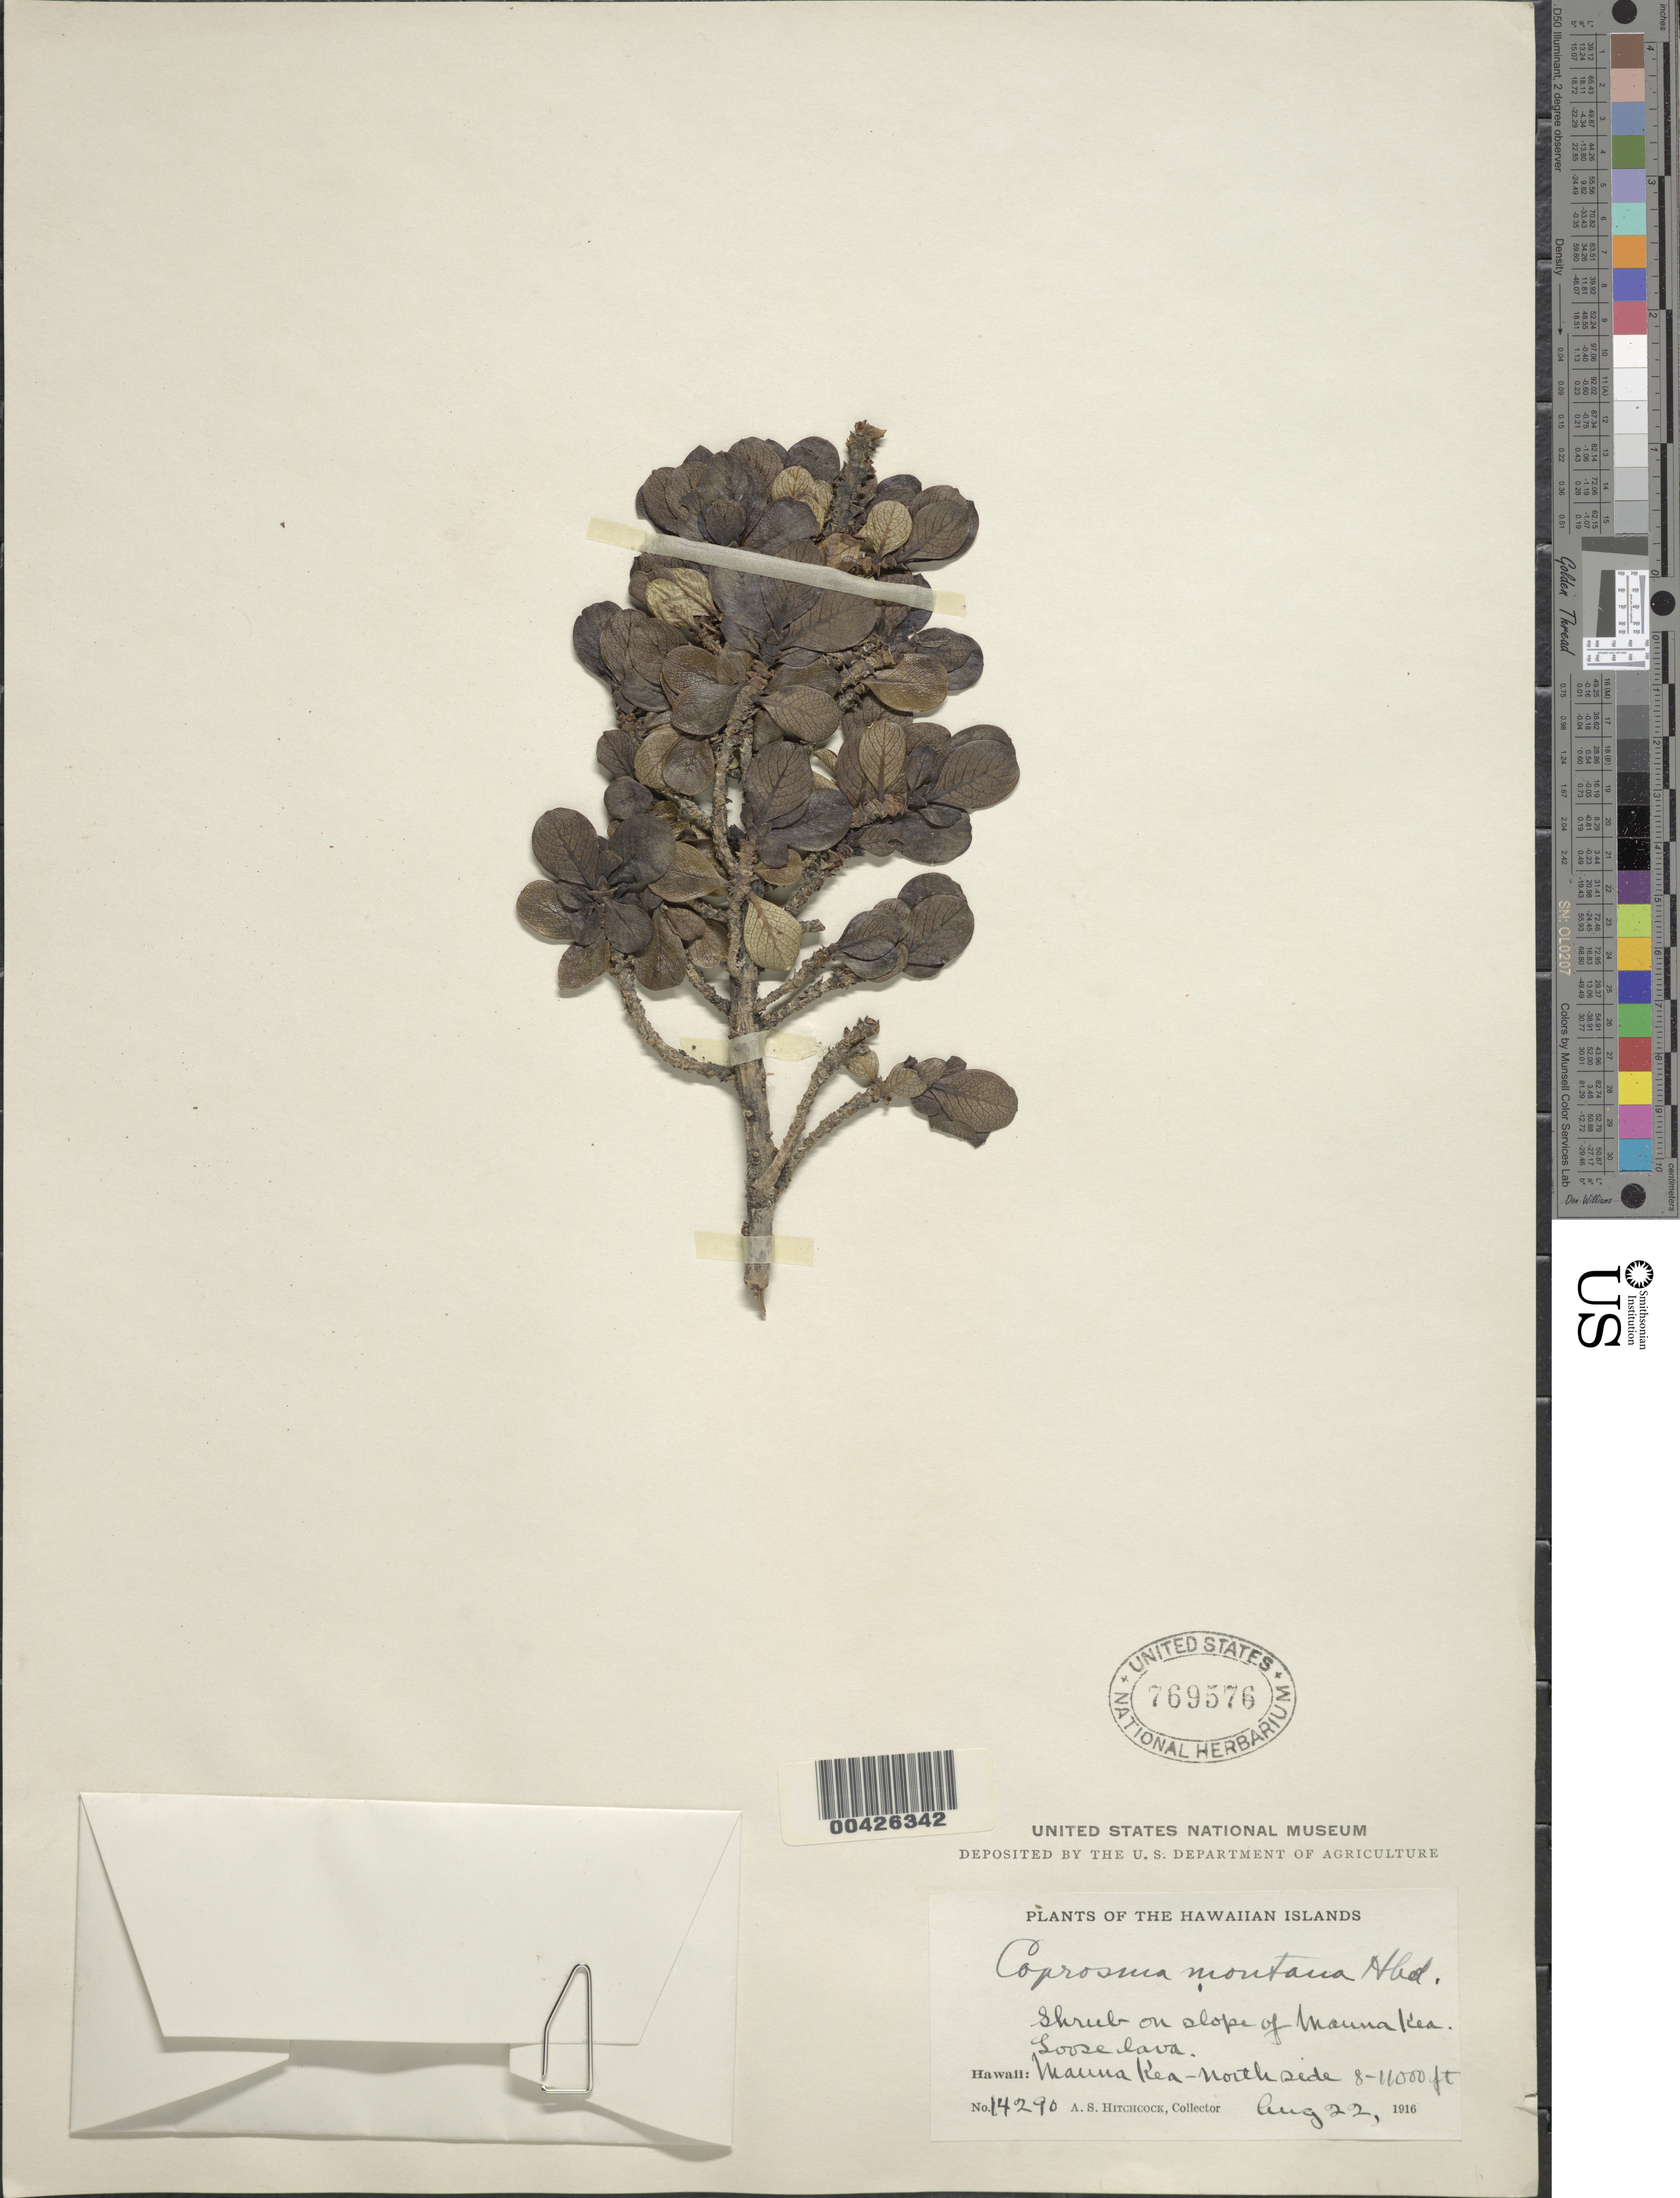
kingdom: Plantae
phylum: Tracheophyta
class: Magnoliopsida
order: Gentianales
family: Rubiaceae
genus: Coprosma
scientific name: Coprosma montana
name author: Hillebr.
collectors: A. S. Hitchcock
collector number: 14290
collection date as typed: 22 Aug 1916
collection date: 1916-08-22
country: United States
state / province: Hawaii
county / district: Hawaii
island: Hawaii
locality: Mauna Kea-N side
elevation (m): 2438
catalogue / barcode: US 769576